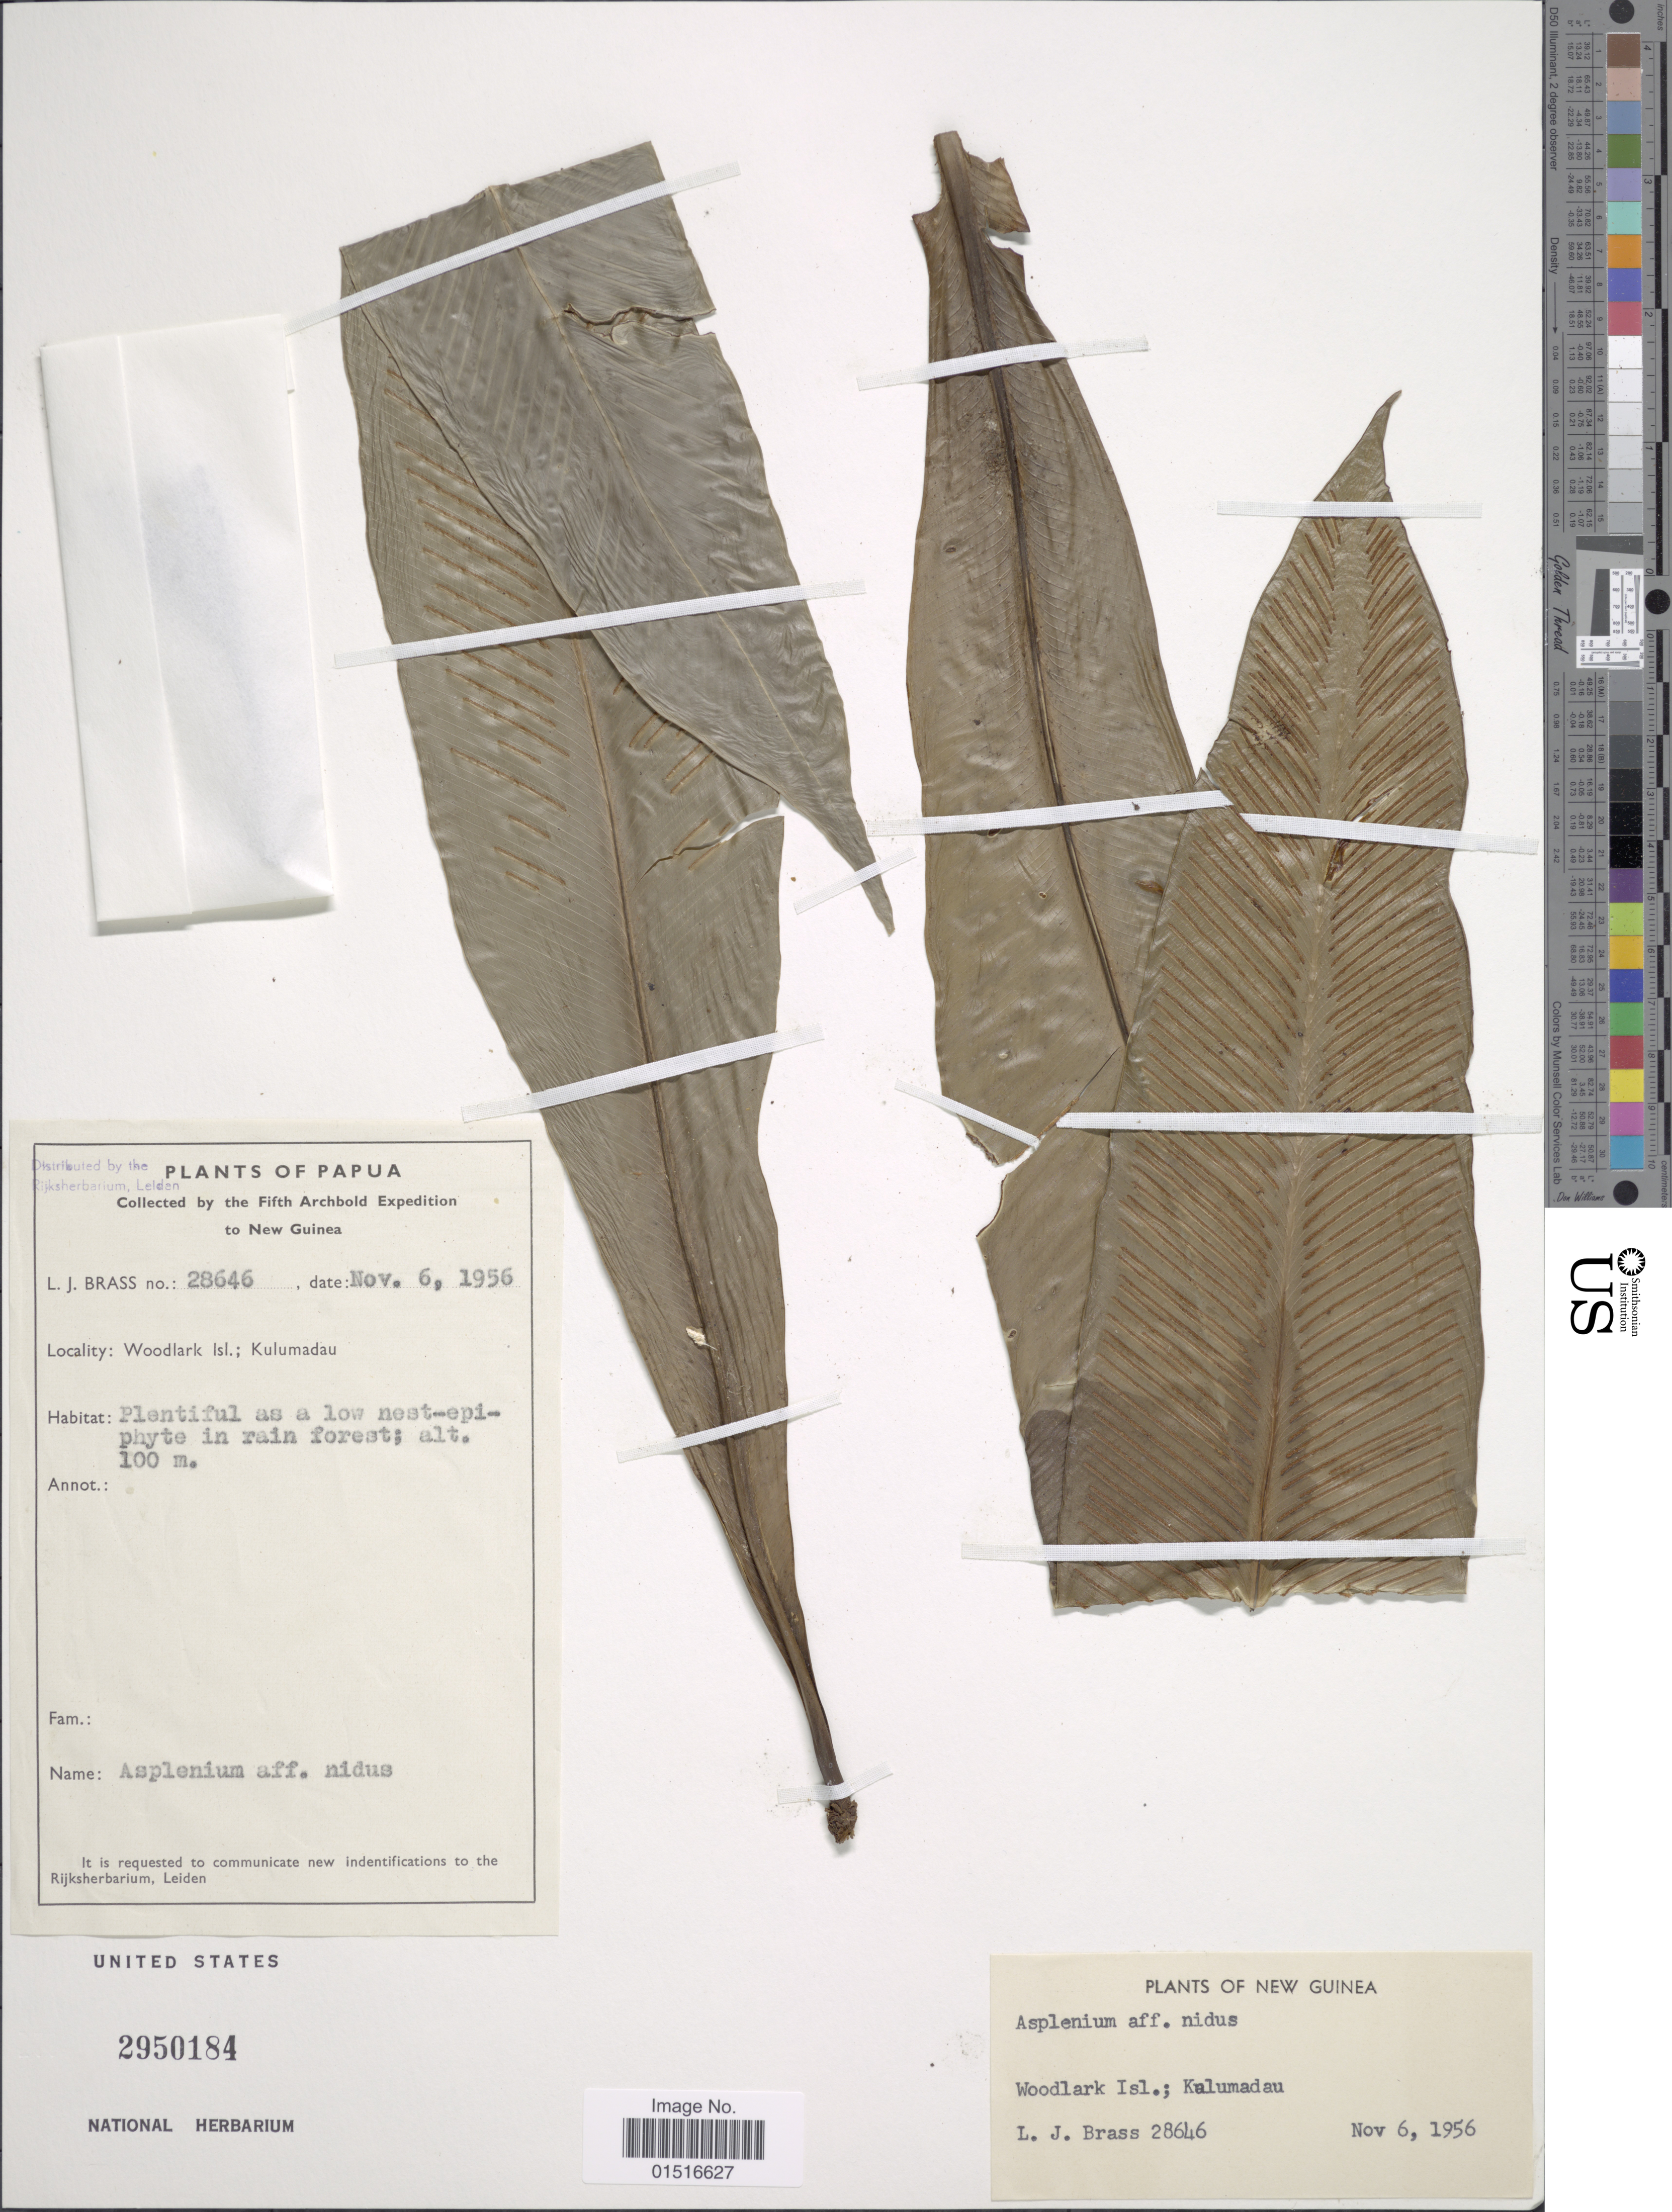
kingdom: Plantae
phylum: Tracheophyta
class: Polypodiopsida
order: Polypodiales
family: Aspleniaceae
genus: Asplenium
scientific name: Asplenium nidus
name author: L.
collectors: L. J. Brass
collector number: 28646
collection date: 1956-11-06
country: Papua New Guinea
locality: New Guinea, Woodlark Isl.; Kalumadau, Papua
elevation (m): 100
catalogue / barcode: US 2950184